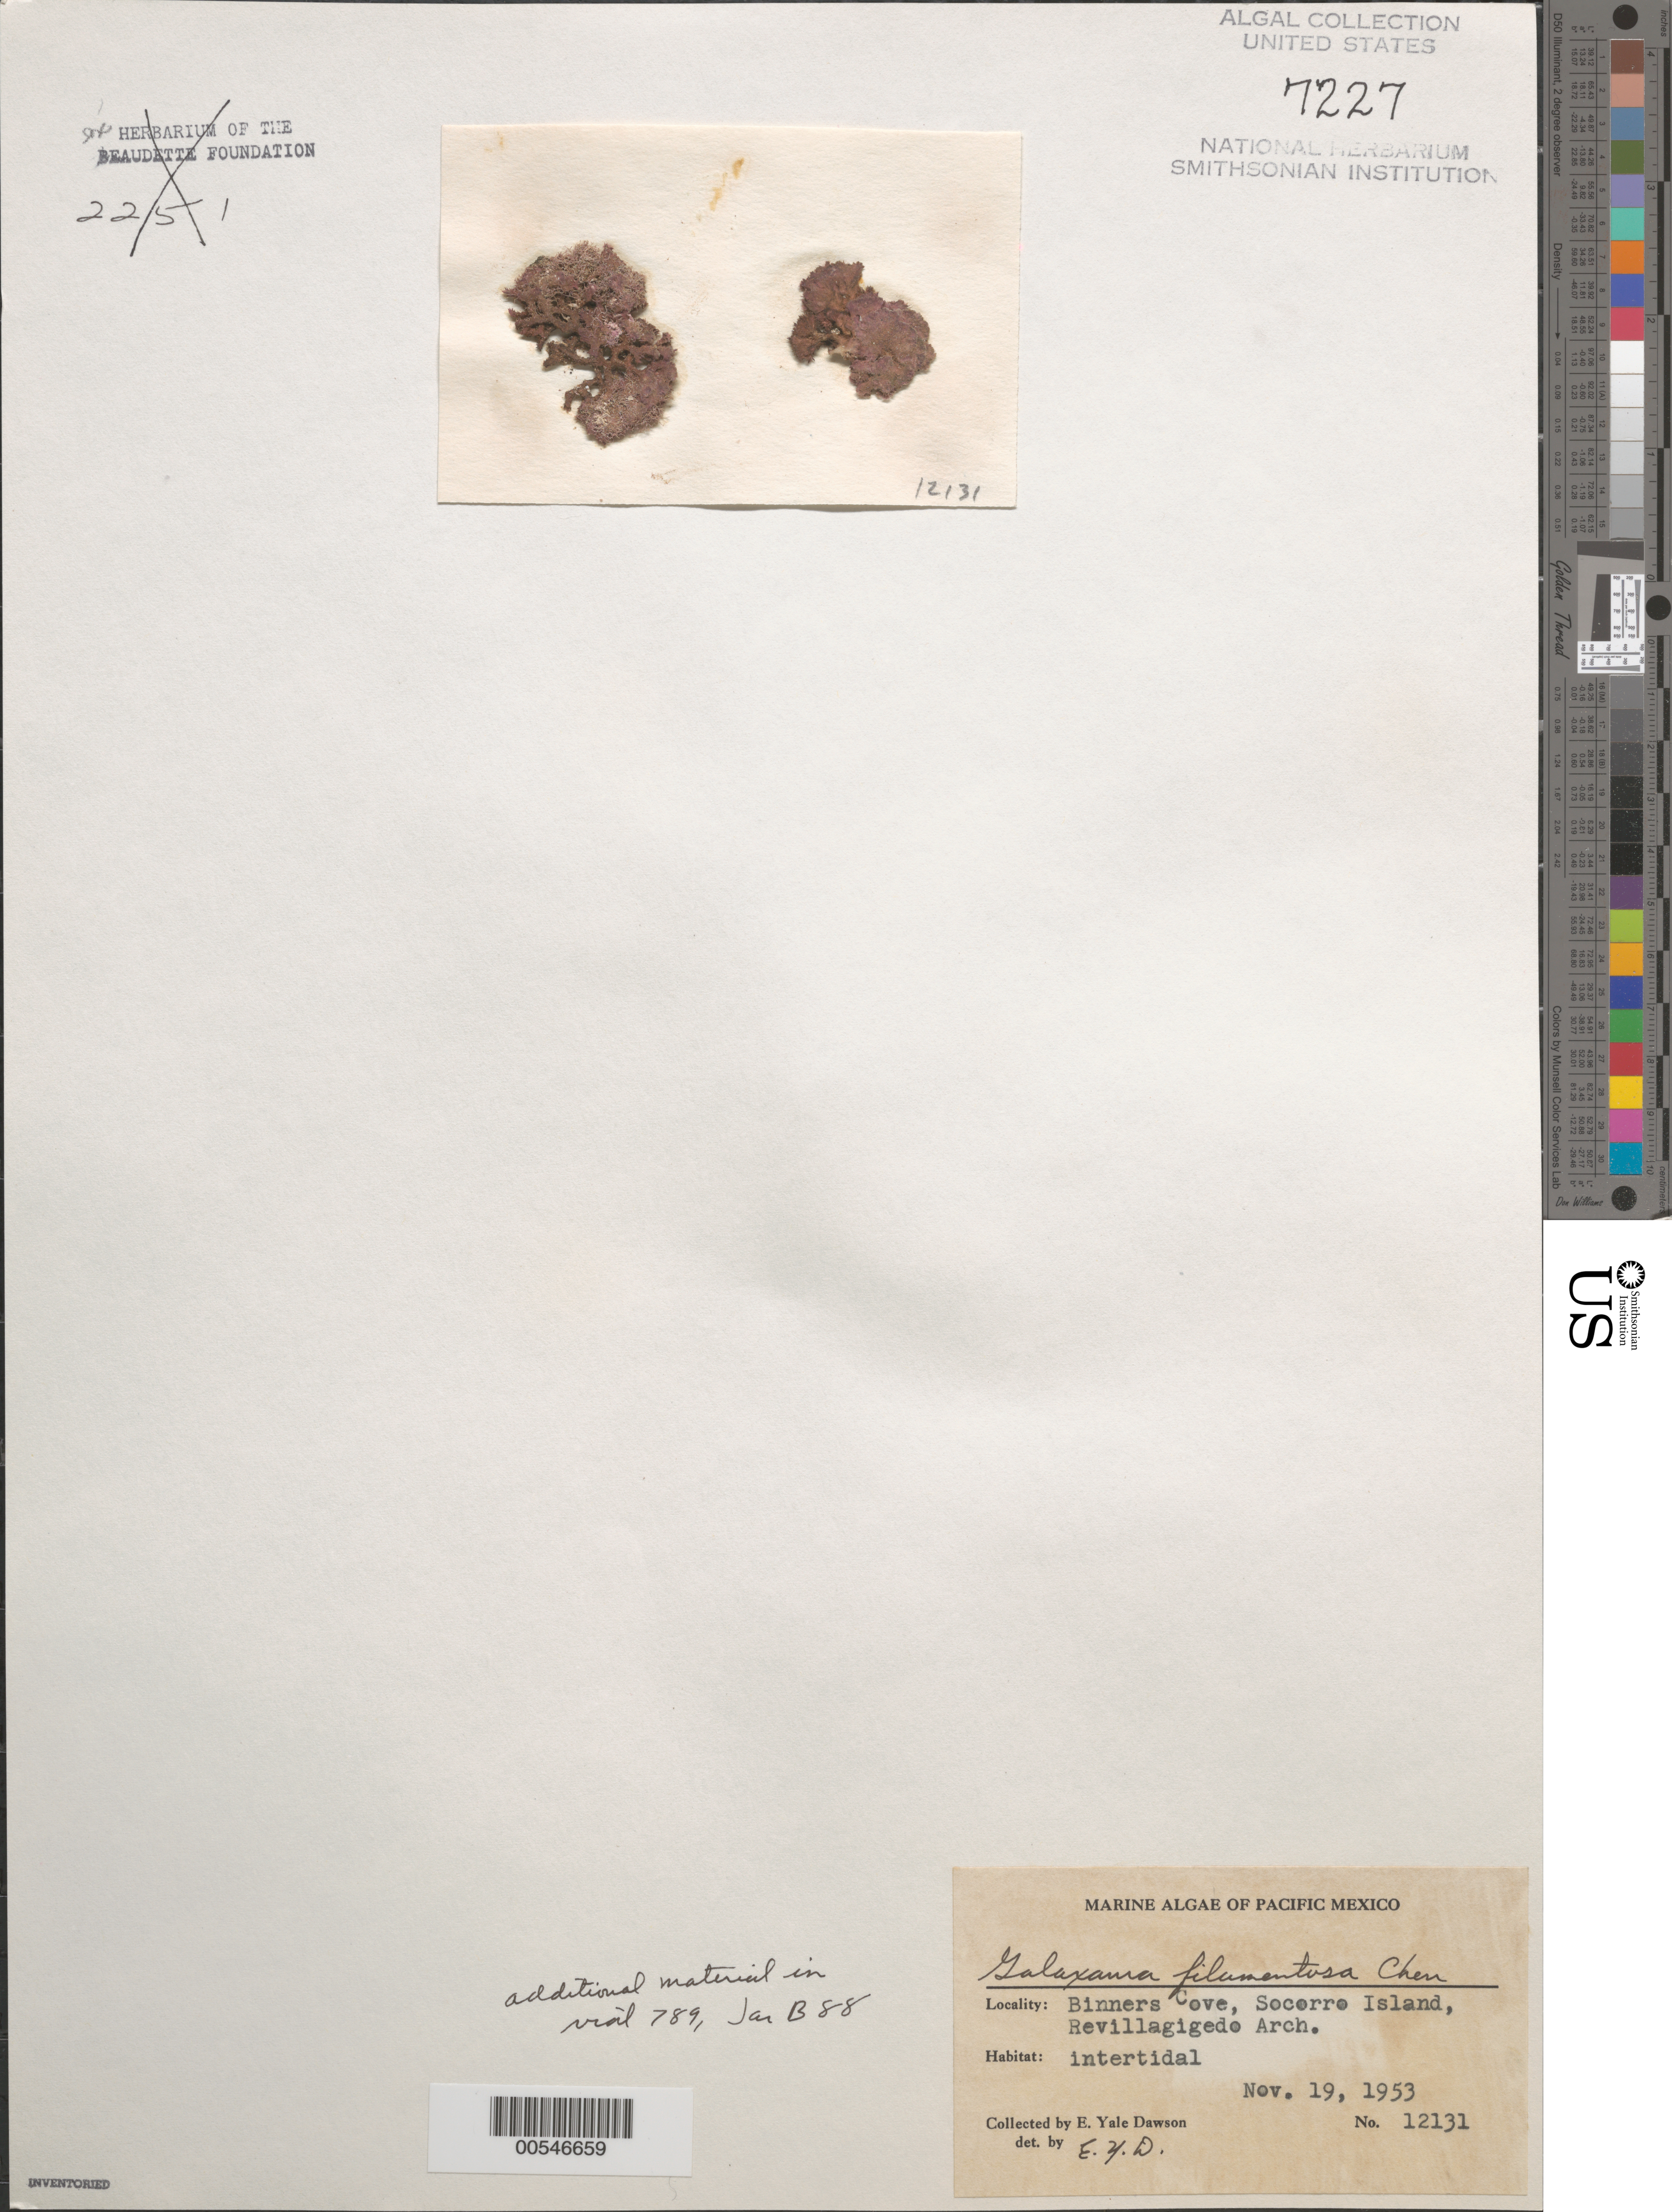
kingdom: Plantae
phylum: Rhodophyta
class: Florideophyceae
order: Nemaliales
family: Galaxauraceae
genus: Galaxaura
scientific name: Galaxaura filamentosa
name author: R.C.Y. Chou in W.R. Taylor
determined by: Dawson, E. Y.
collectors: E. Y. Dawson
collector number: EYD 12131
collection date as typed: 19 Nov 1953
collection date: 1953-11-19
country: Mexico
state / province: Colima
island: Isla Socorro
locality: Binners Cove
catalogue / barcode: US 7227